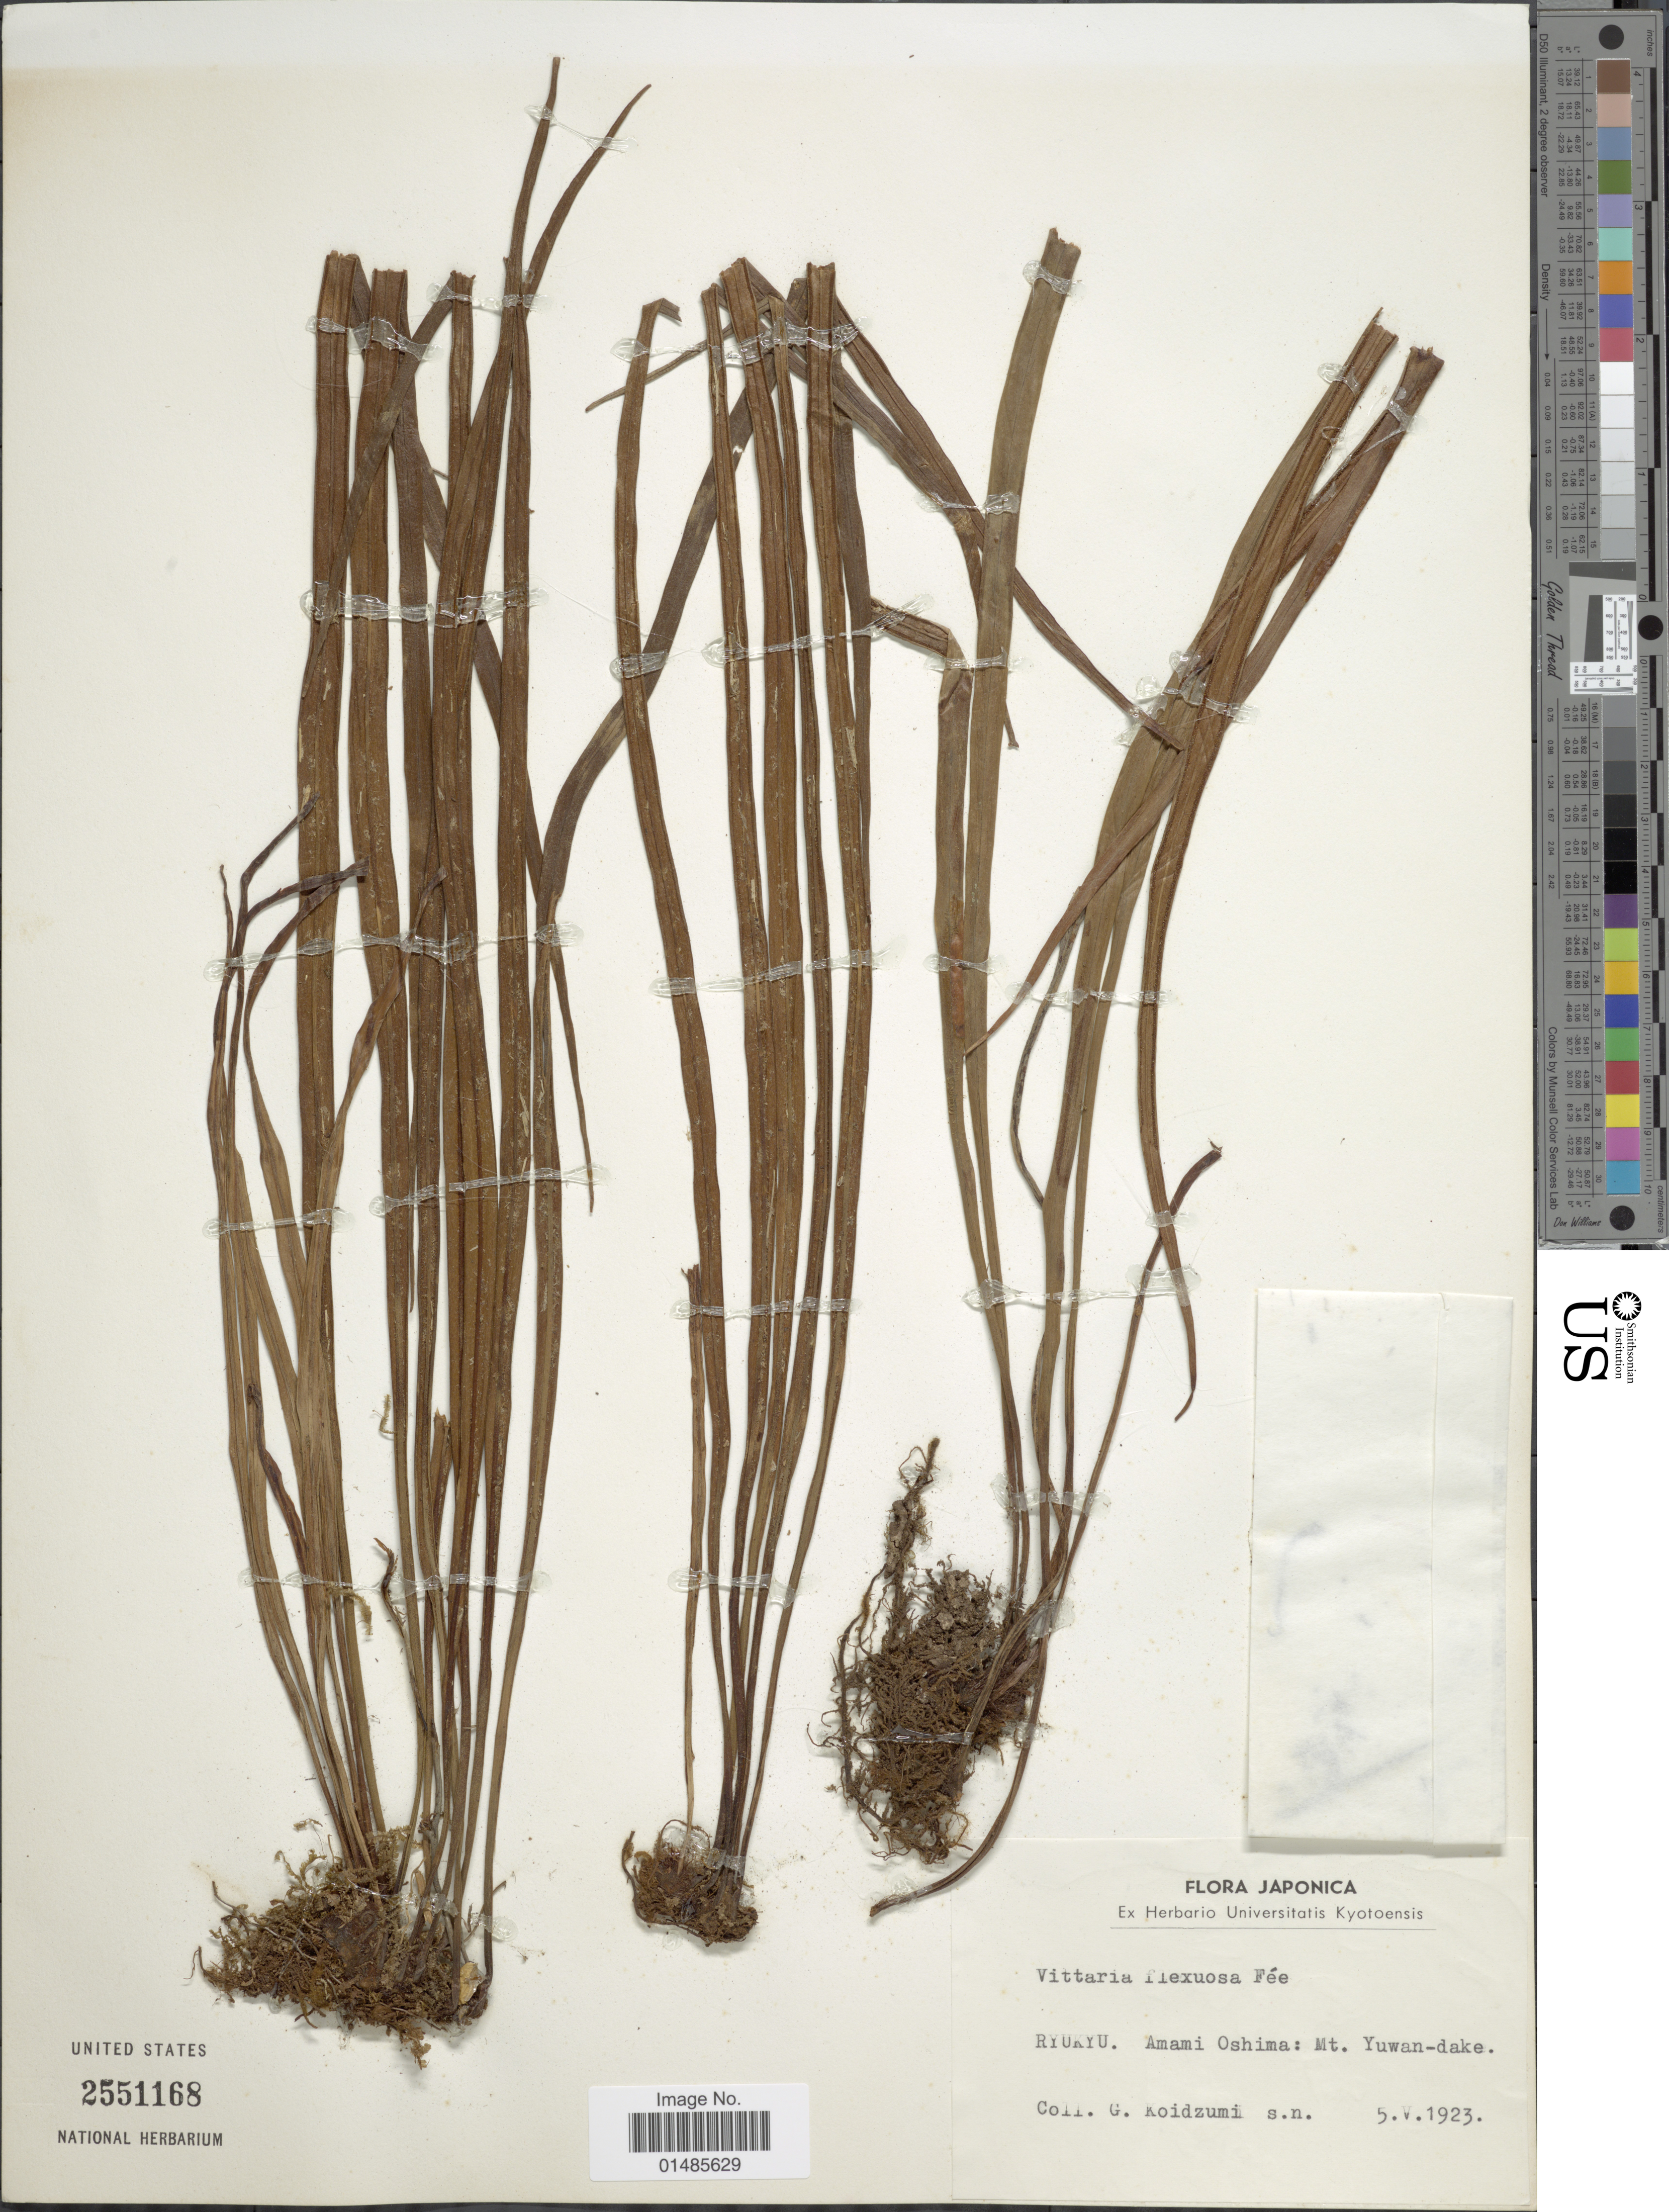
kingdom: Plantae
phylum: Tracheophyta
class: Polypodiopsida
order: Polypodiales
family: Pteridaceae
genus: Haplopteris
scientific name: Haplopteris flexuosa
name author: (Fée) E.H. Crane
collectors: G. Koidzumi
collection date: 1923-05-05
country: Japan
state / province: Okinawa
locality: Ryukyu. Amami Oshima: Mt. Yuwan-dake.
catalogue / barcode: US 2551168